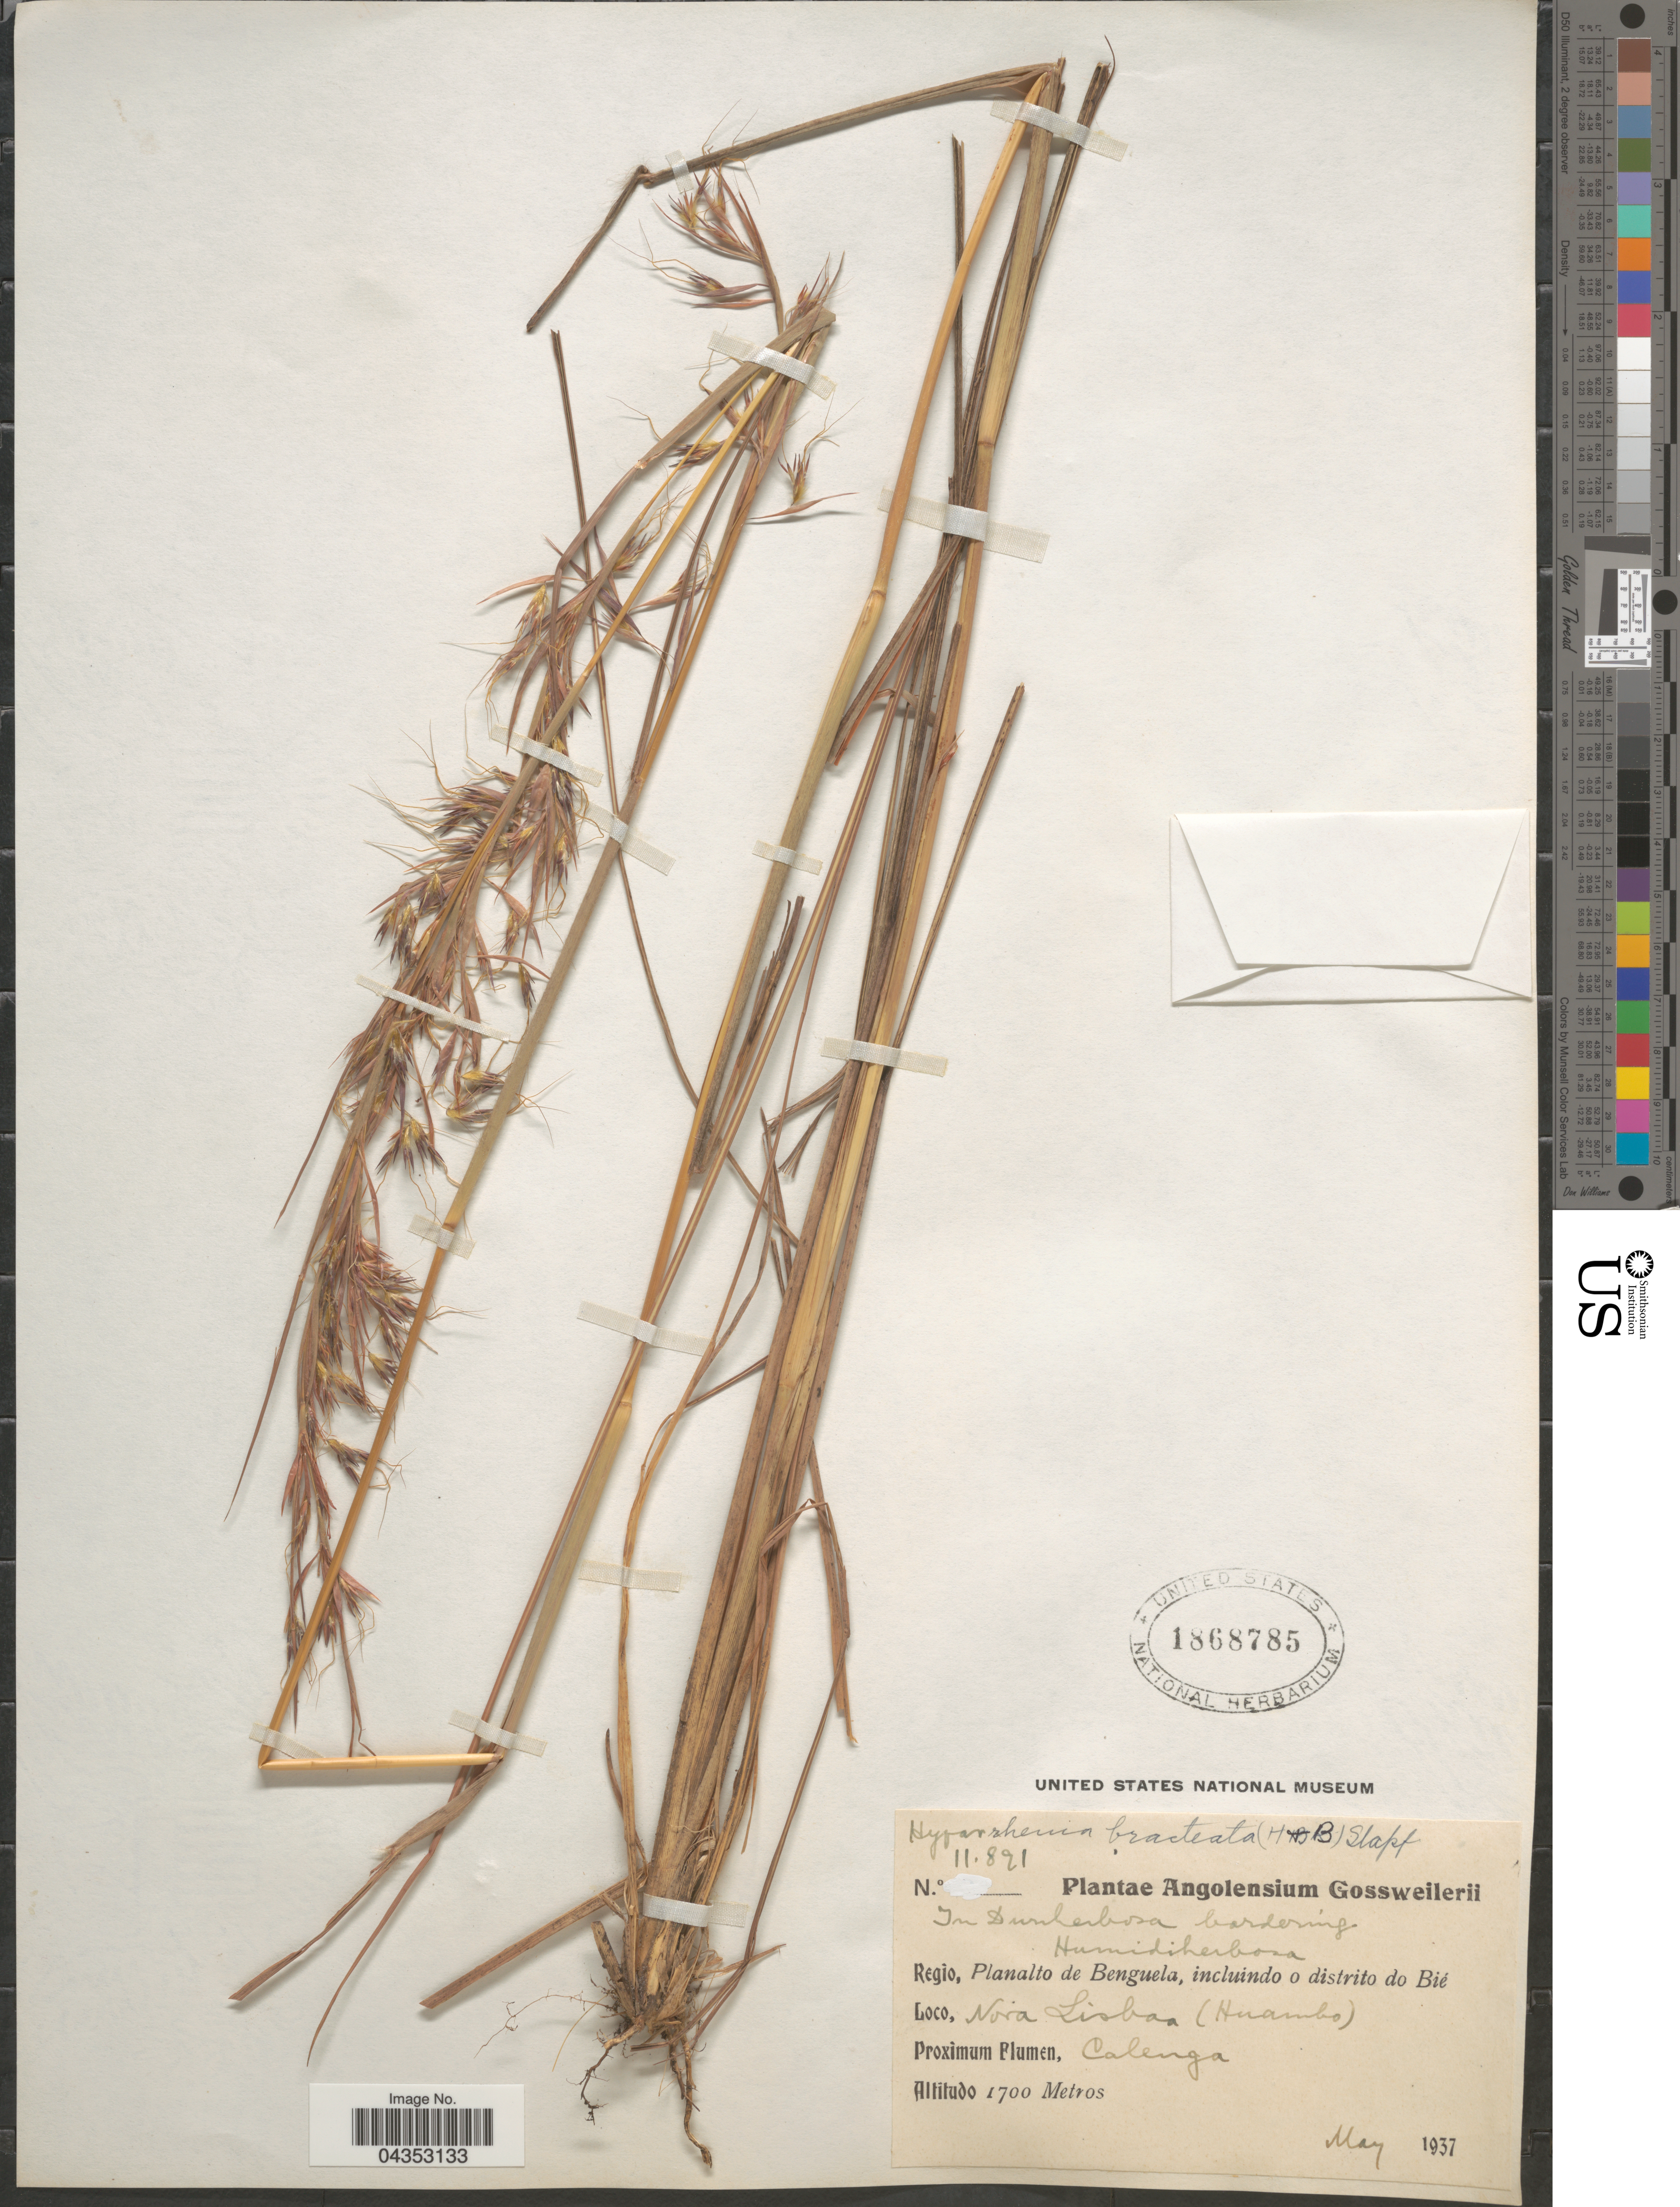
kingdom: Plantae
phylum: Tracheophyta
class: Liliopsida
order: Poales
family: Poaceae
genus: Hyparrhenia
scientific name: Hyparrhenia bracteata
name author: (Humb. & Bonpl.) Stapf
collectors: -. Gossweiler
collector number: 11891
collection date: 1937-05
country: Angola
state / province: Benguela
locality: Regio, Planalto de Benguela, incluindo o distrito do Bié. Nova Lisboa (Huambo). Proximum Flumen, Calenga.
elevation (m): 1700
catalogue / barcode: US 1868785